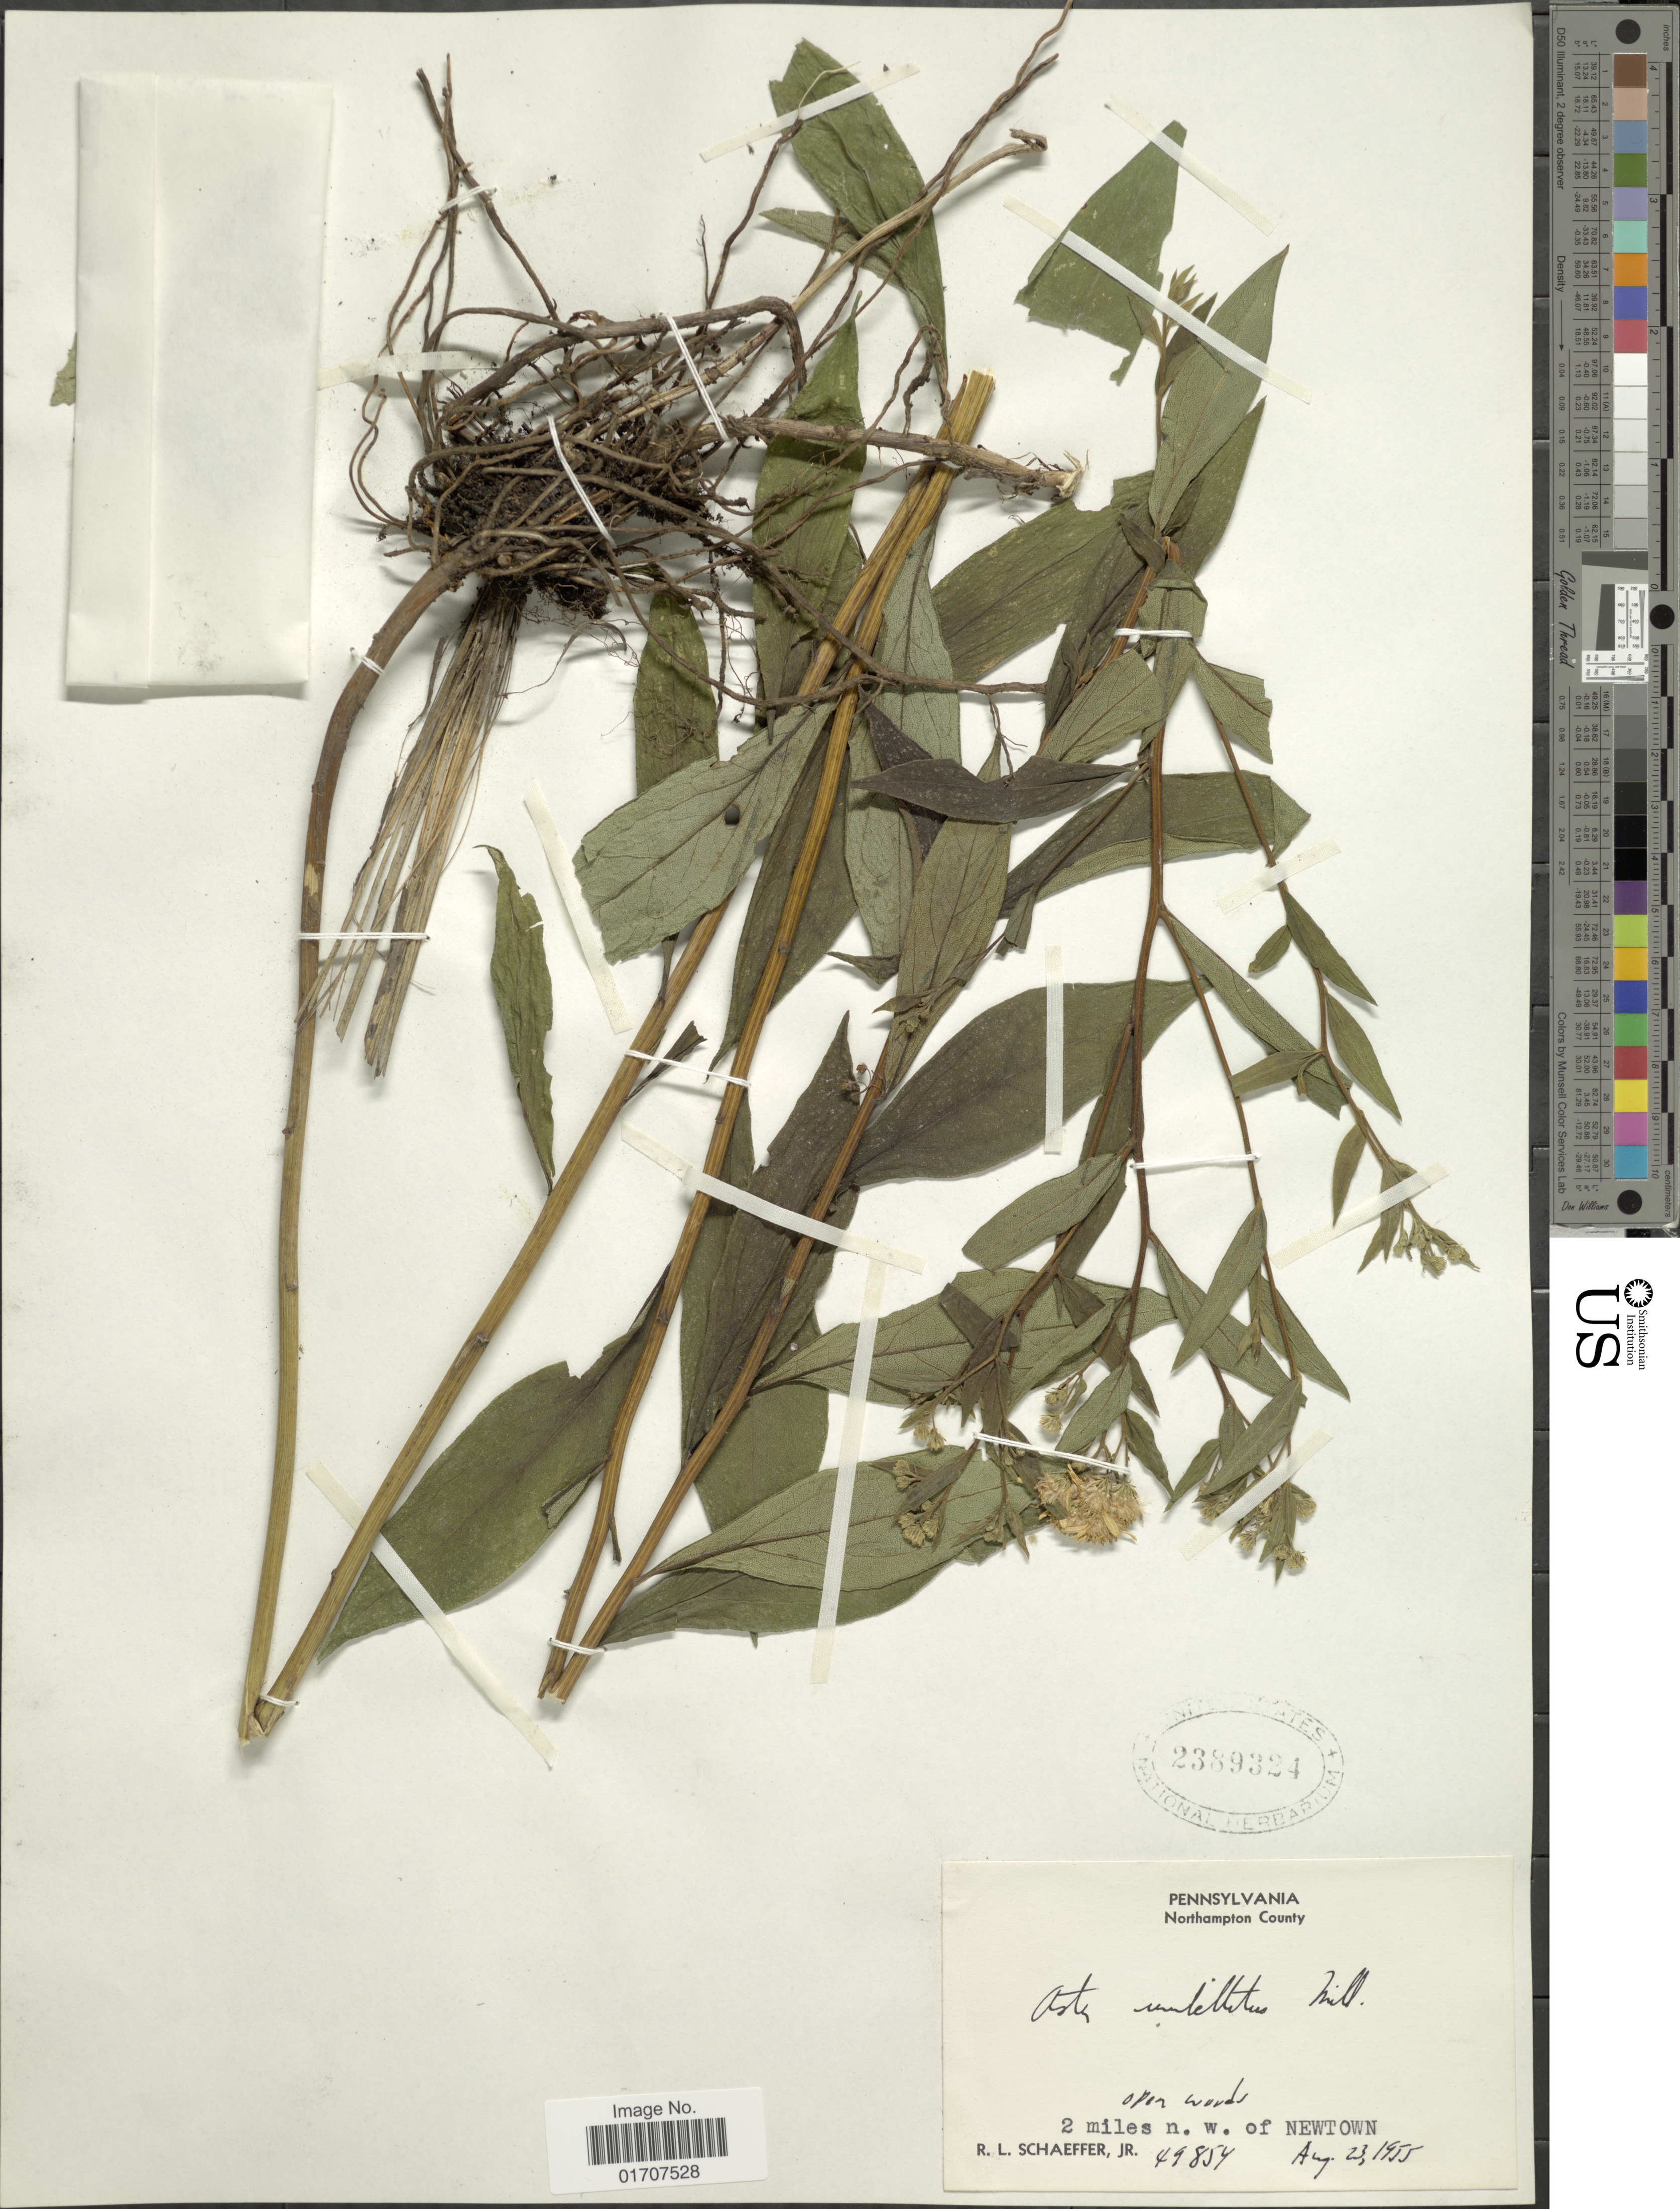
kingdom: Plantae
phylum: Tracheophyta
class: Magnoliopsida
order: Asterales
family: Asteraceae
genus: Doellingeria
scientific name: Doellingeria umbellata var. umbellata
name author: Nees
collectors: R. L. Schaeffer Jr.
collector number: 49854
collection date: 1955-08-23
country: United States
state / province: Pennsylvania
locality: Northampton County, 2 miles n.w. of Newtown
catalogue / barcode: US 2389324